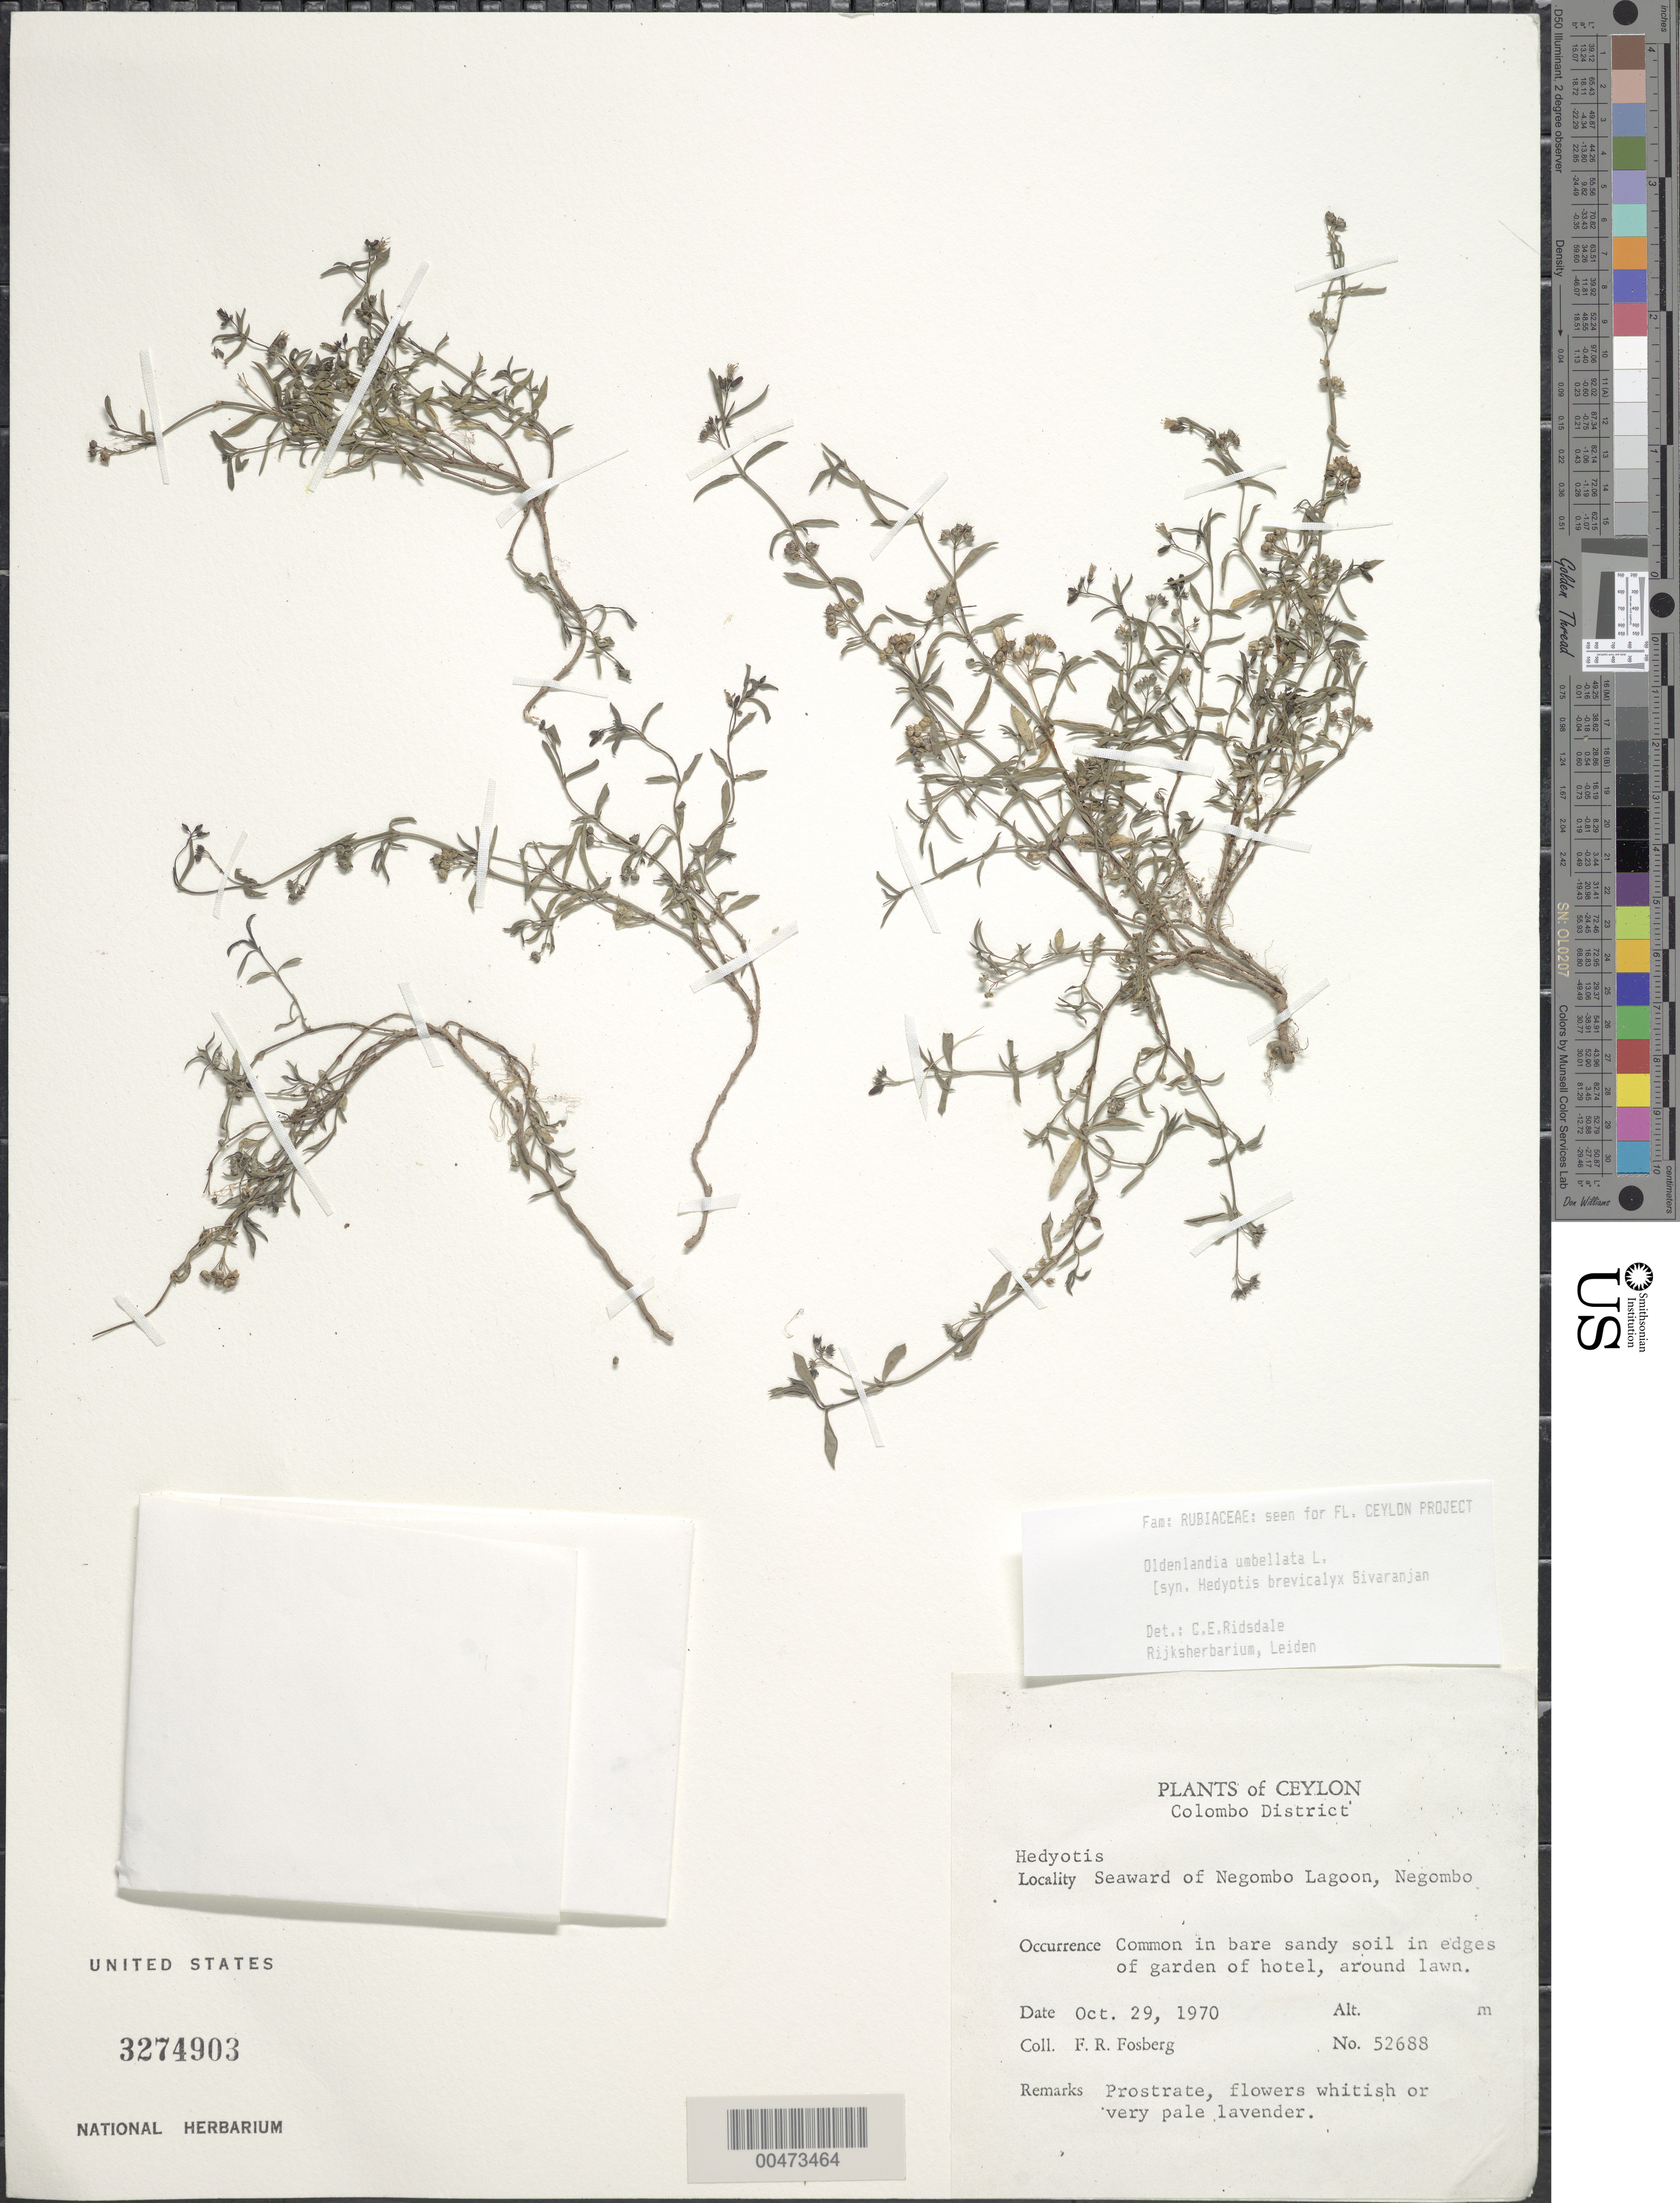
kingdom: Plantae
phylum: Tracheophyta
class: Magnoliopsida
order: Gentianales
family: Rubiaceae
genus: Oldenlandia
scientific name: Oldenlandia umbellata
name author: L.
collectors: F. R. Fosberg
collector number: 52688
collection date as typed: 29 Oct 1970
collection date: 1970-10-29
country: Sri Lanka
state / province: Western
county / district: Colombo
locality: seaward of Negombo Lagoon, Negombo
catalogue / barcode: US 3274903